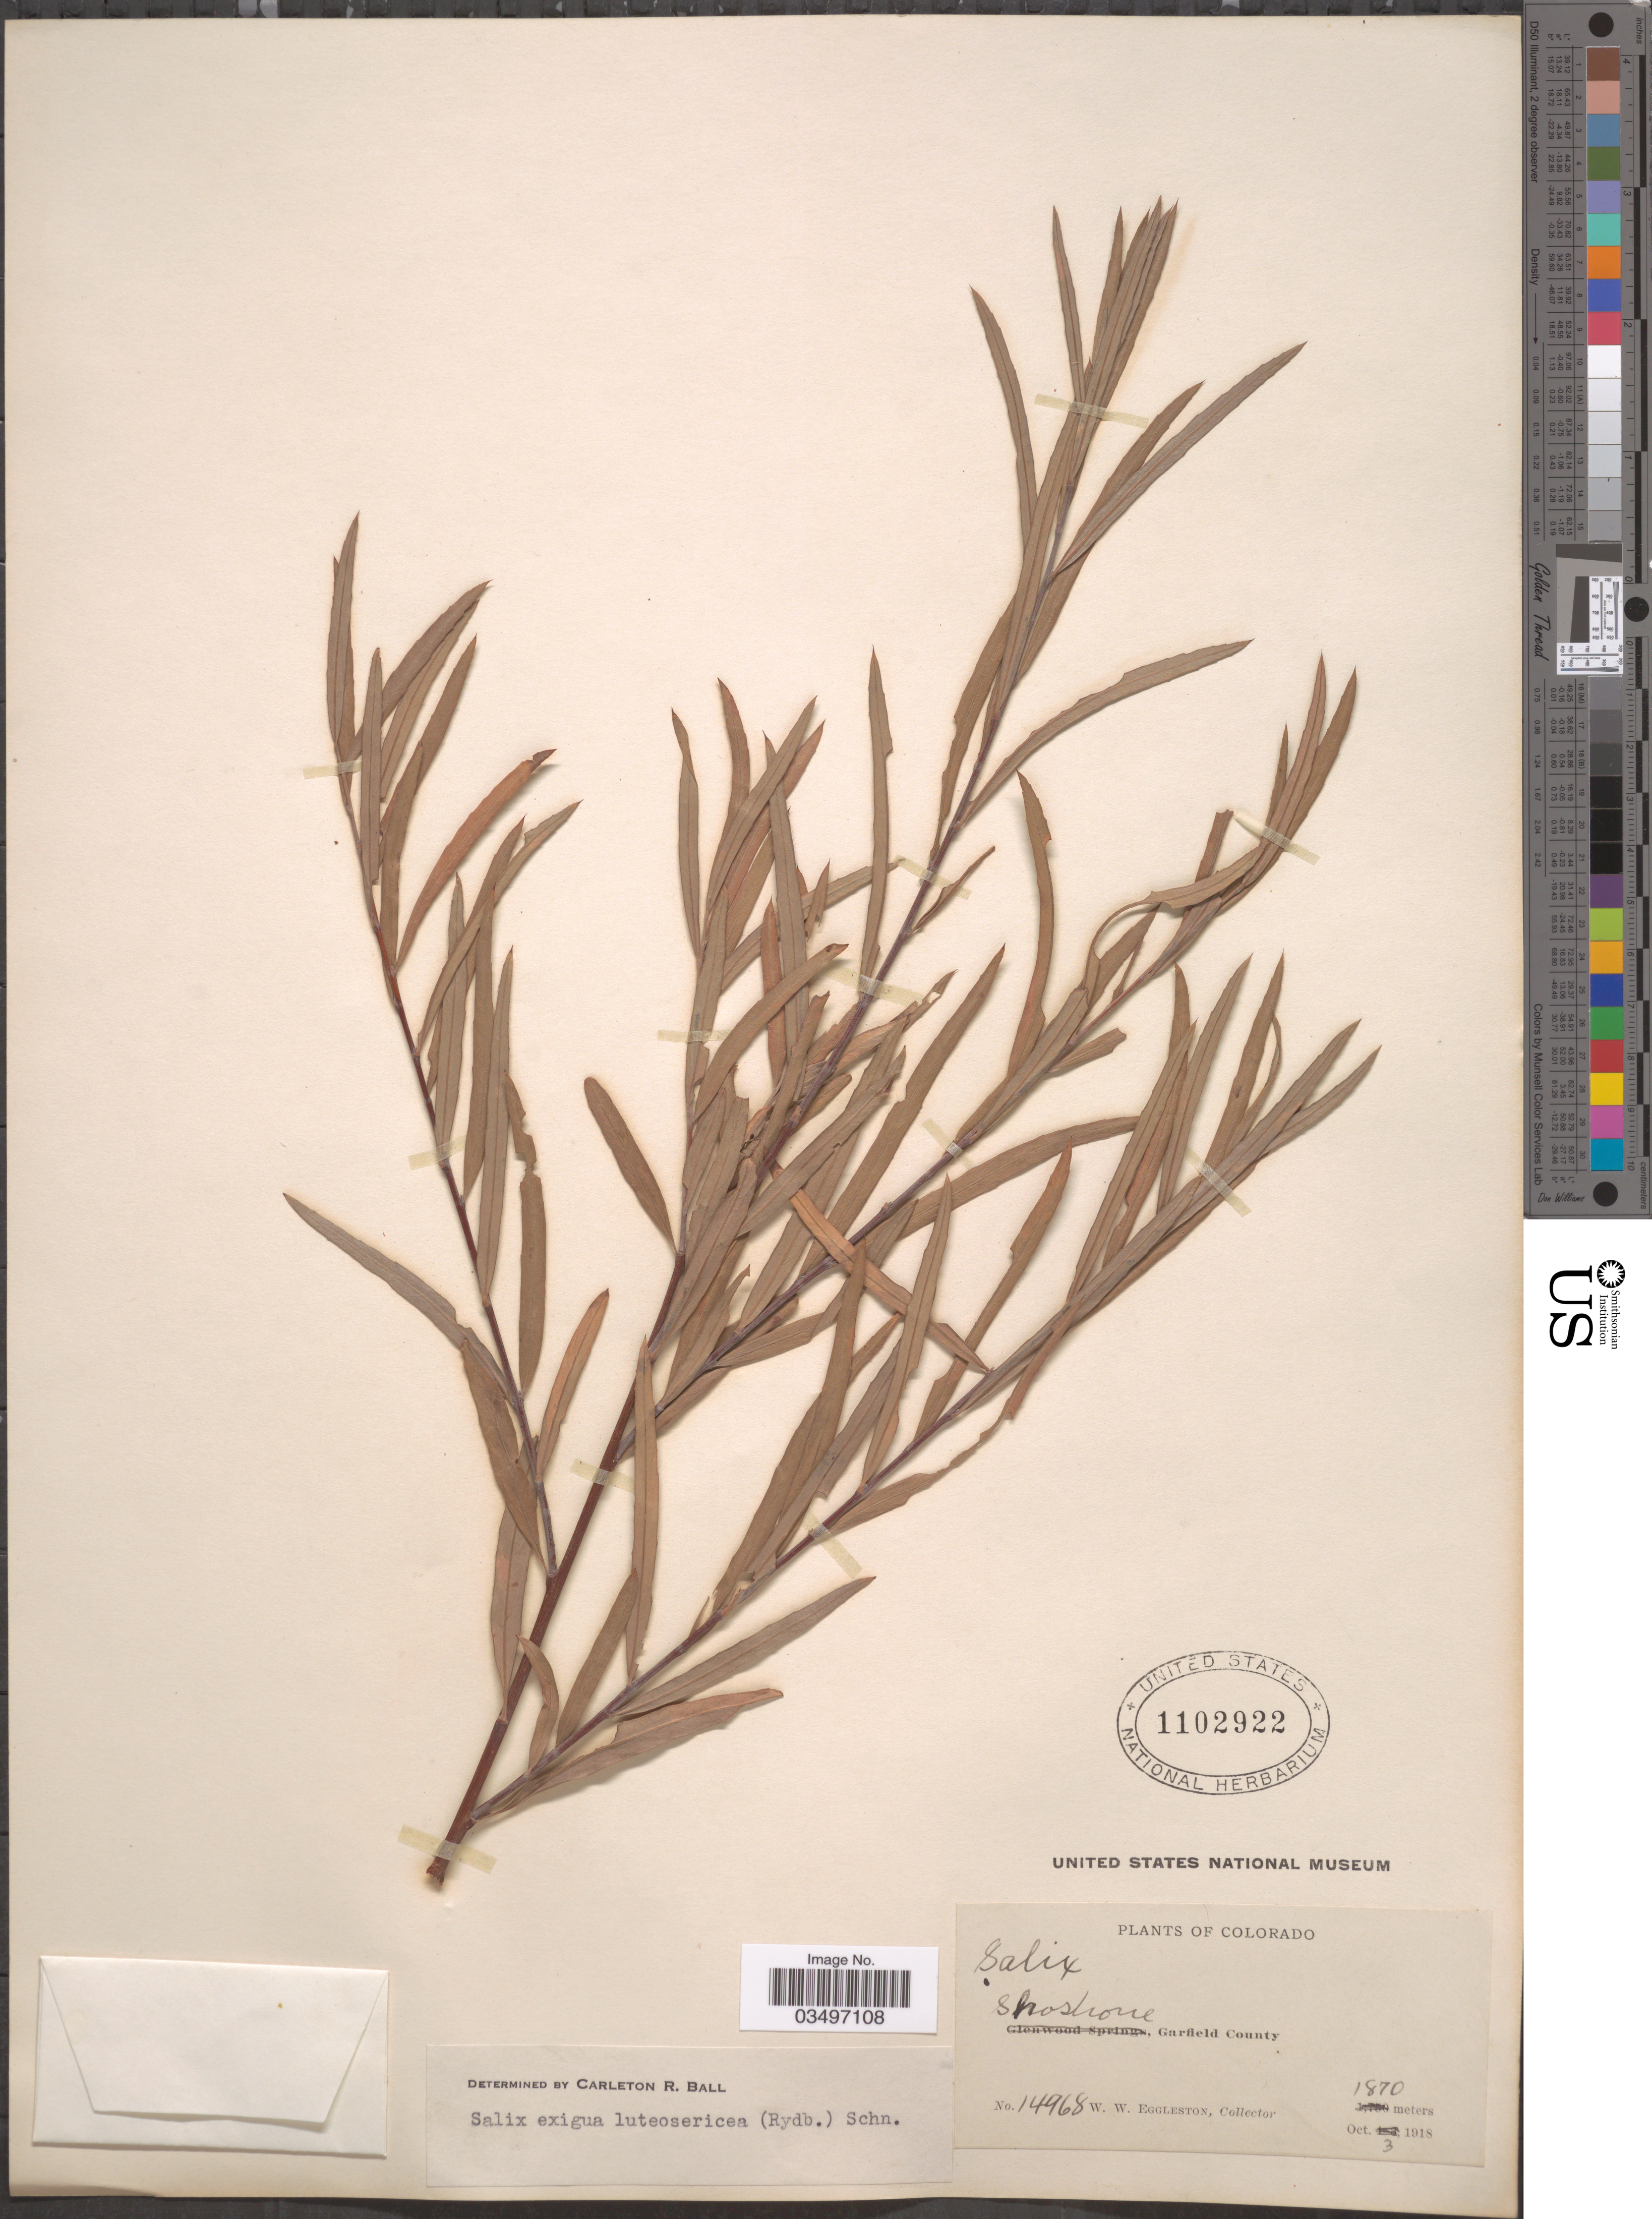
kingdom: Plantae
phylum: Tracheophyta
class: Magnoliopsida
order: Malpighiales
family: Salicaceae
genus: Salix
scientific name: Salix exigua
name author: Nutt.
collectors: W. W. Eggleston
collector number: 14968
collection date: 1918-10-03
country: United States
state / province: Colorado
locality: Shoshone, Garfield County.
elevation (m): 1870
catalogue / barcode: US 1102922